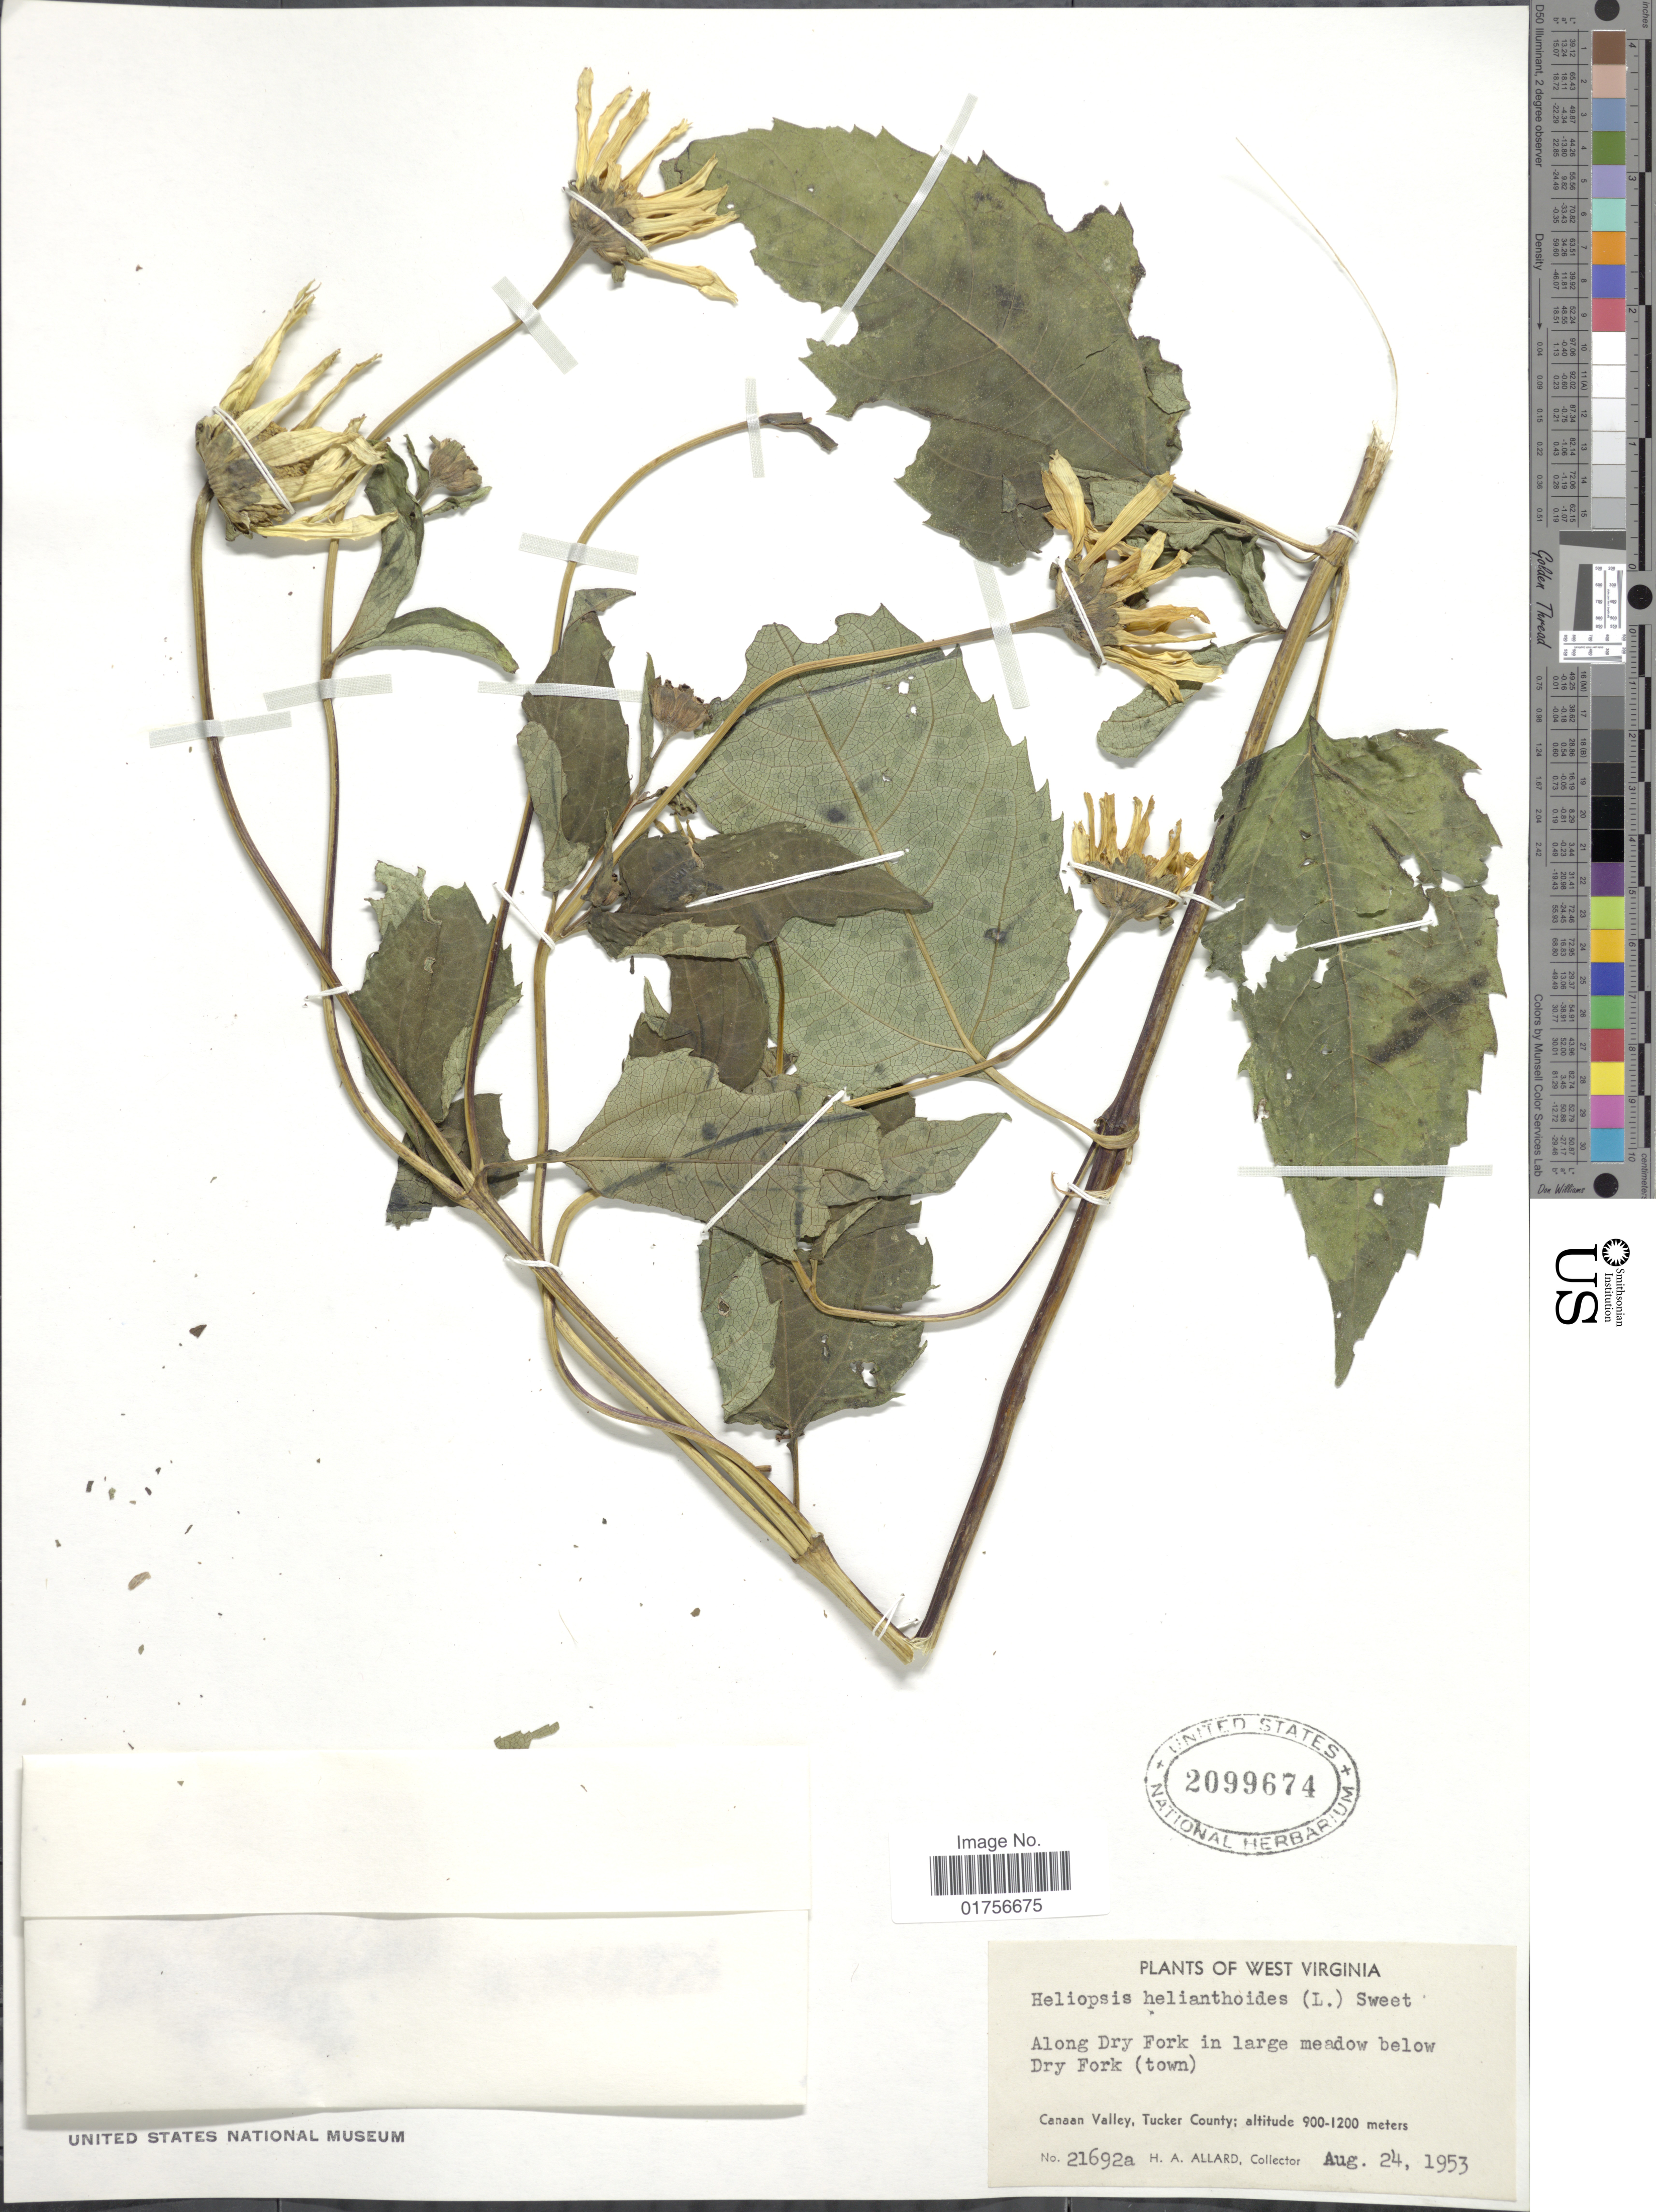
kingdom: Plantae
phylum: Tracheophyta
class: Magnoliopsida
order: Asterales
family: Asteraceae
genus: Heliopsis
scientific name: Heliopsis helianthoides subsp. helianthoides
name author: (L.) Sweet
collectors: H. A. Allard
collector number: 21692a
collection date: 1953-08-24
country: United States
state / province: West Virginia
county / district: Tucker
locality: Along Dry Fork in large meadow below Dry Fork, Canaan Valley, Tucker County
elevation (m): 900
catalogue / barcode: US 2099674